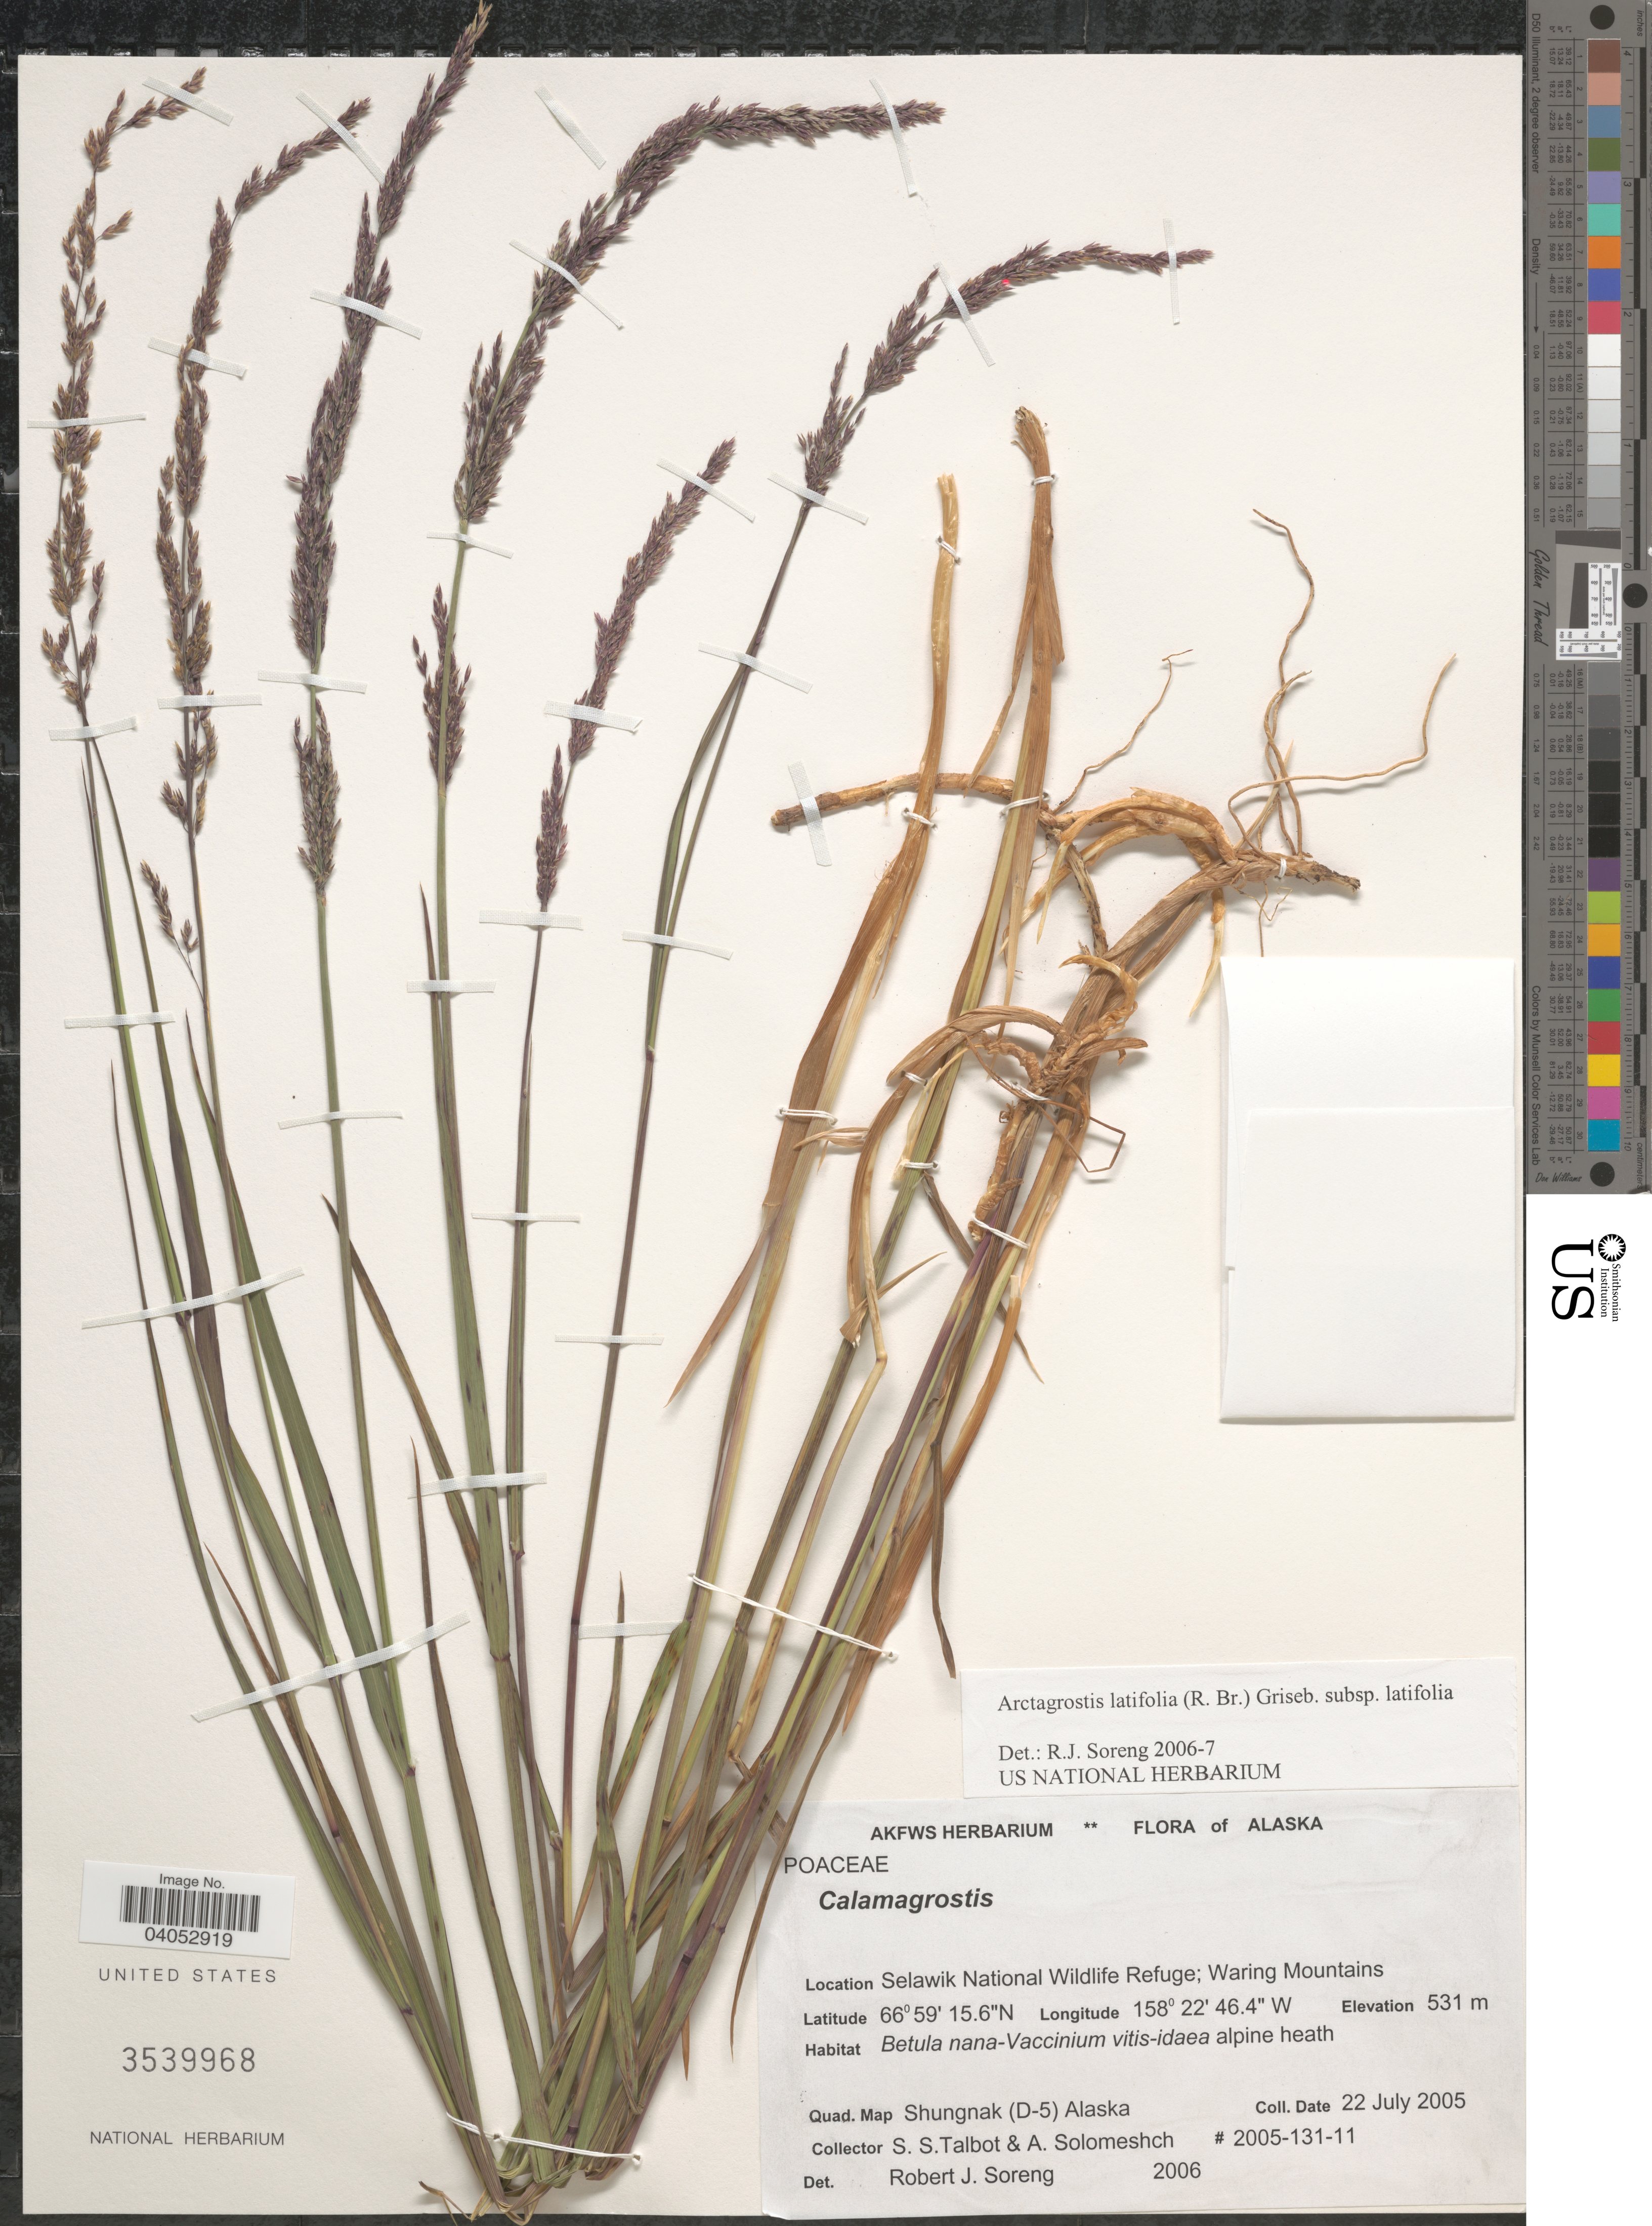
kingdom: Plantae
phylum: Tracheophyta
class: Liliopsida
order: Poales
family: Poaceae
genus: Arctagrostis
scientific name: Arctagrostis latifolia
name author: (R. Br.) Griseb.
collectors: S. S. Talbot & A. Solomeshch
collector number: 2005-131-11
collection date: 2005-07-22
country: United States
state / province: Alaska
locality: Selawik National Wildlife Refuge; Waring Mountains. Quad. Map Shungnak (D-5).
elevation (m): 531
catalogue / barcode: US 3539968